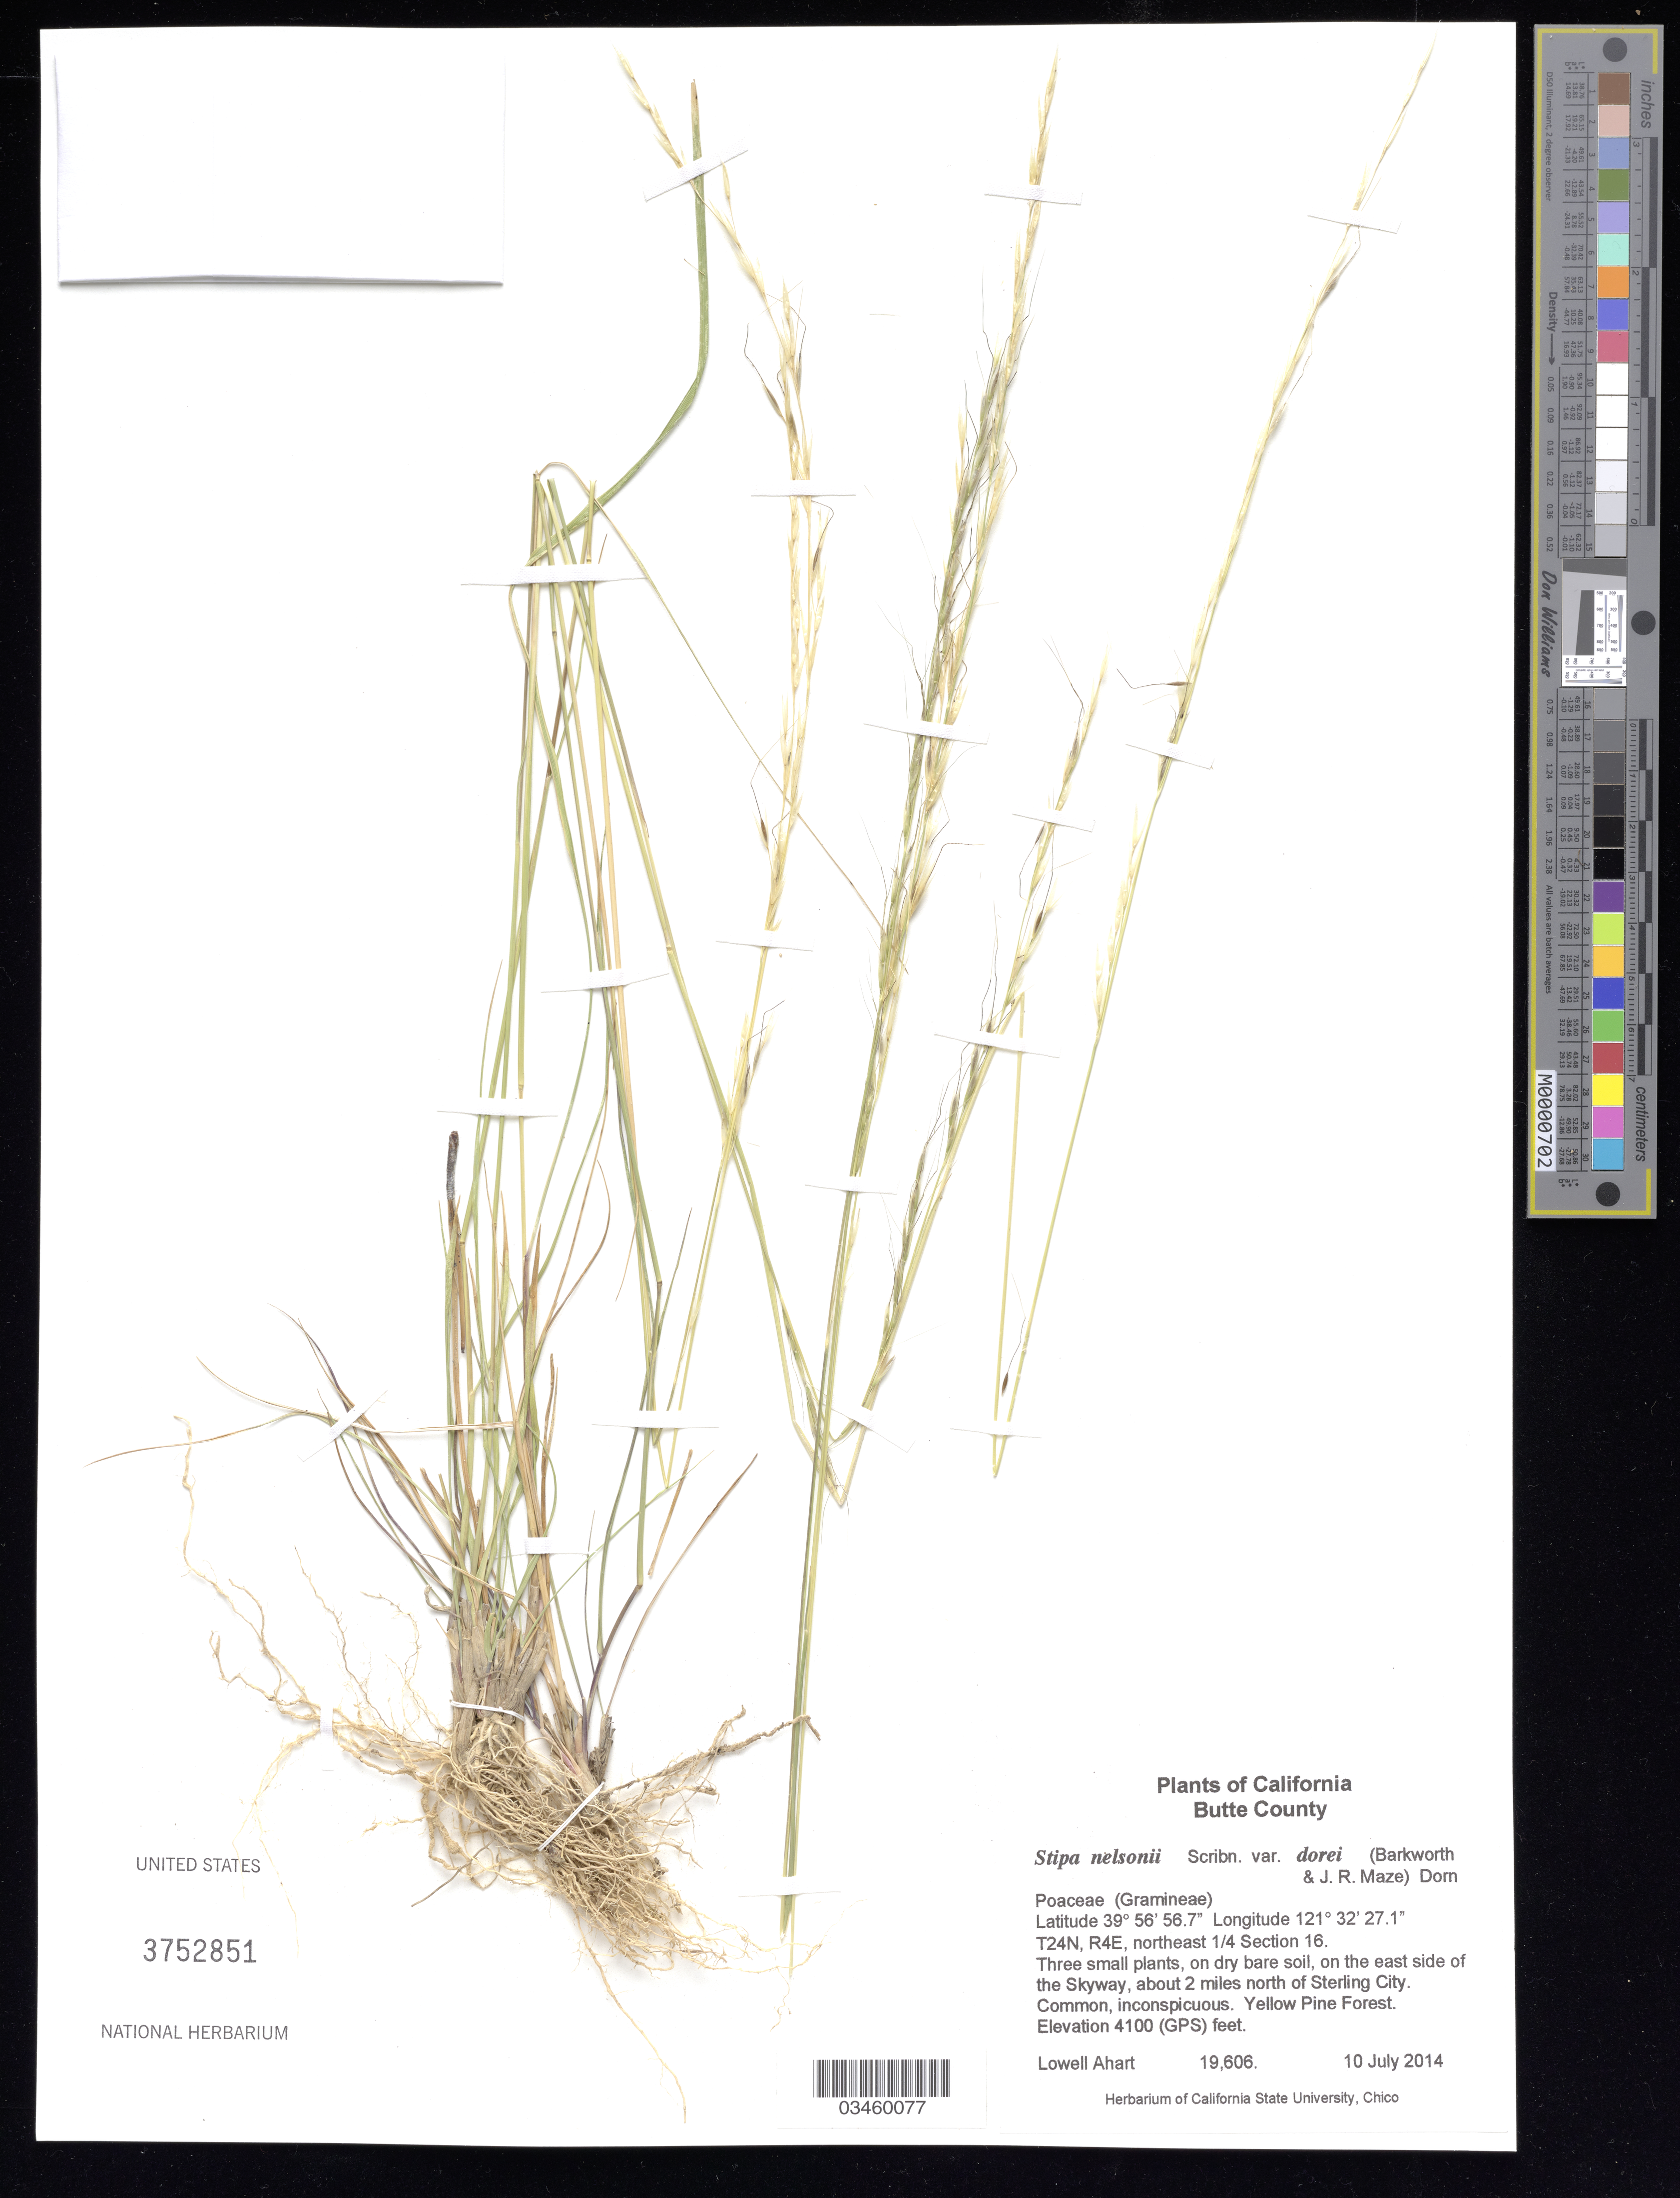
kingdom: Plantae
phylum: Tracheophyta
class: Liliopsida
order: Poales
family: Poaceae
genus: Stipa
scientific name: Stipa nelsonii var. dorei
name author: (Barkworth & J. Maze) Dorn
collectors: L. Ahart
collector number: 19606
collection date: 2014-07-10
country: United States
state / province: California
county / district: Butte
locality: E side of the Skyway, about 2 mi. N of Sterling City. T24N, R4E, NE 1/4 Section 16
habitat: Dry bare soil. Yellow Pine Forest.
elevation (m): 1250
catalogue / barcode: US 3752851